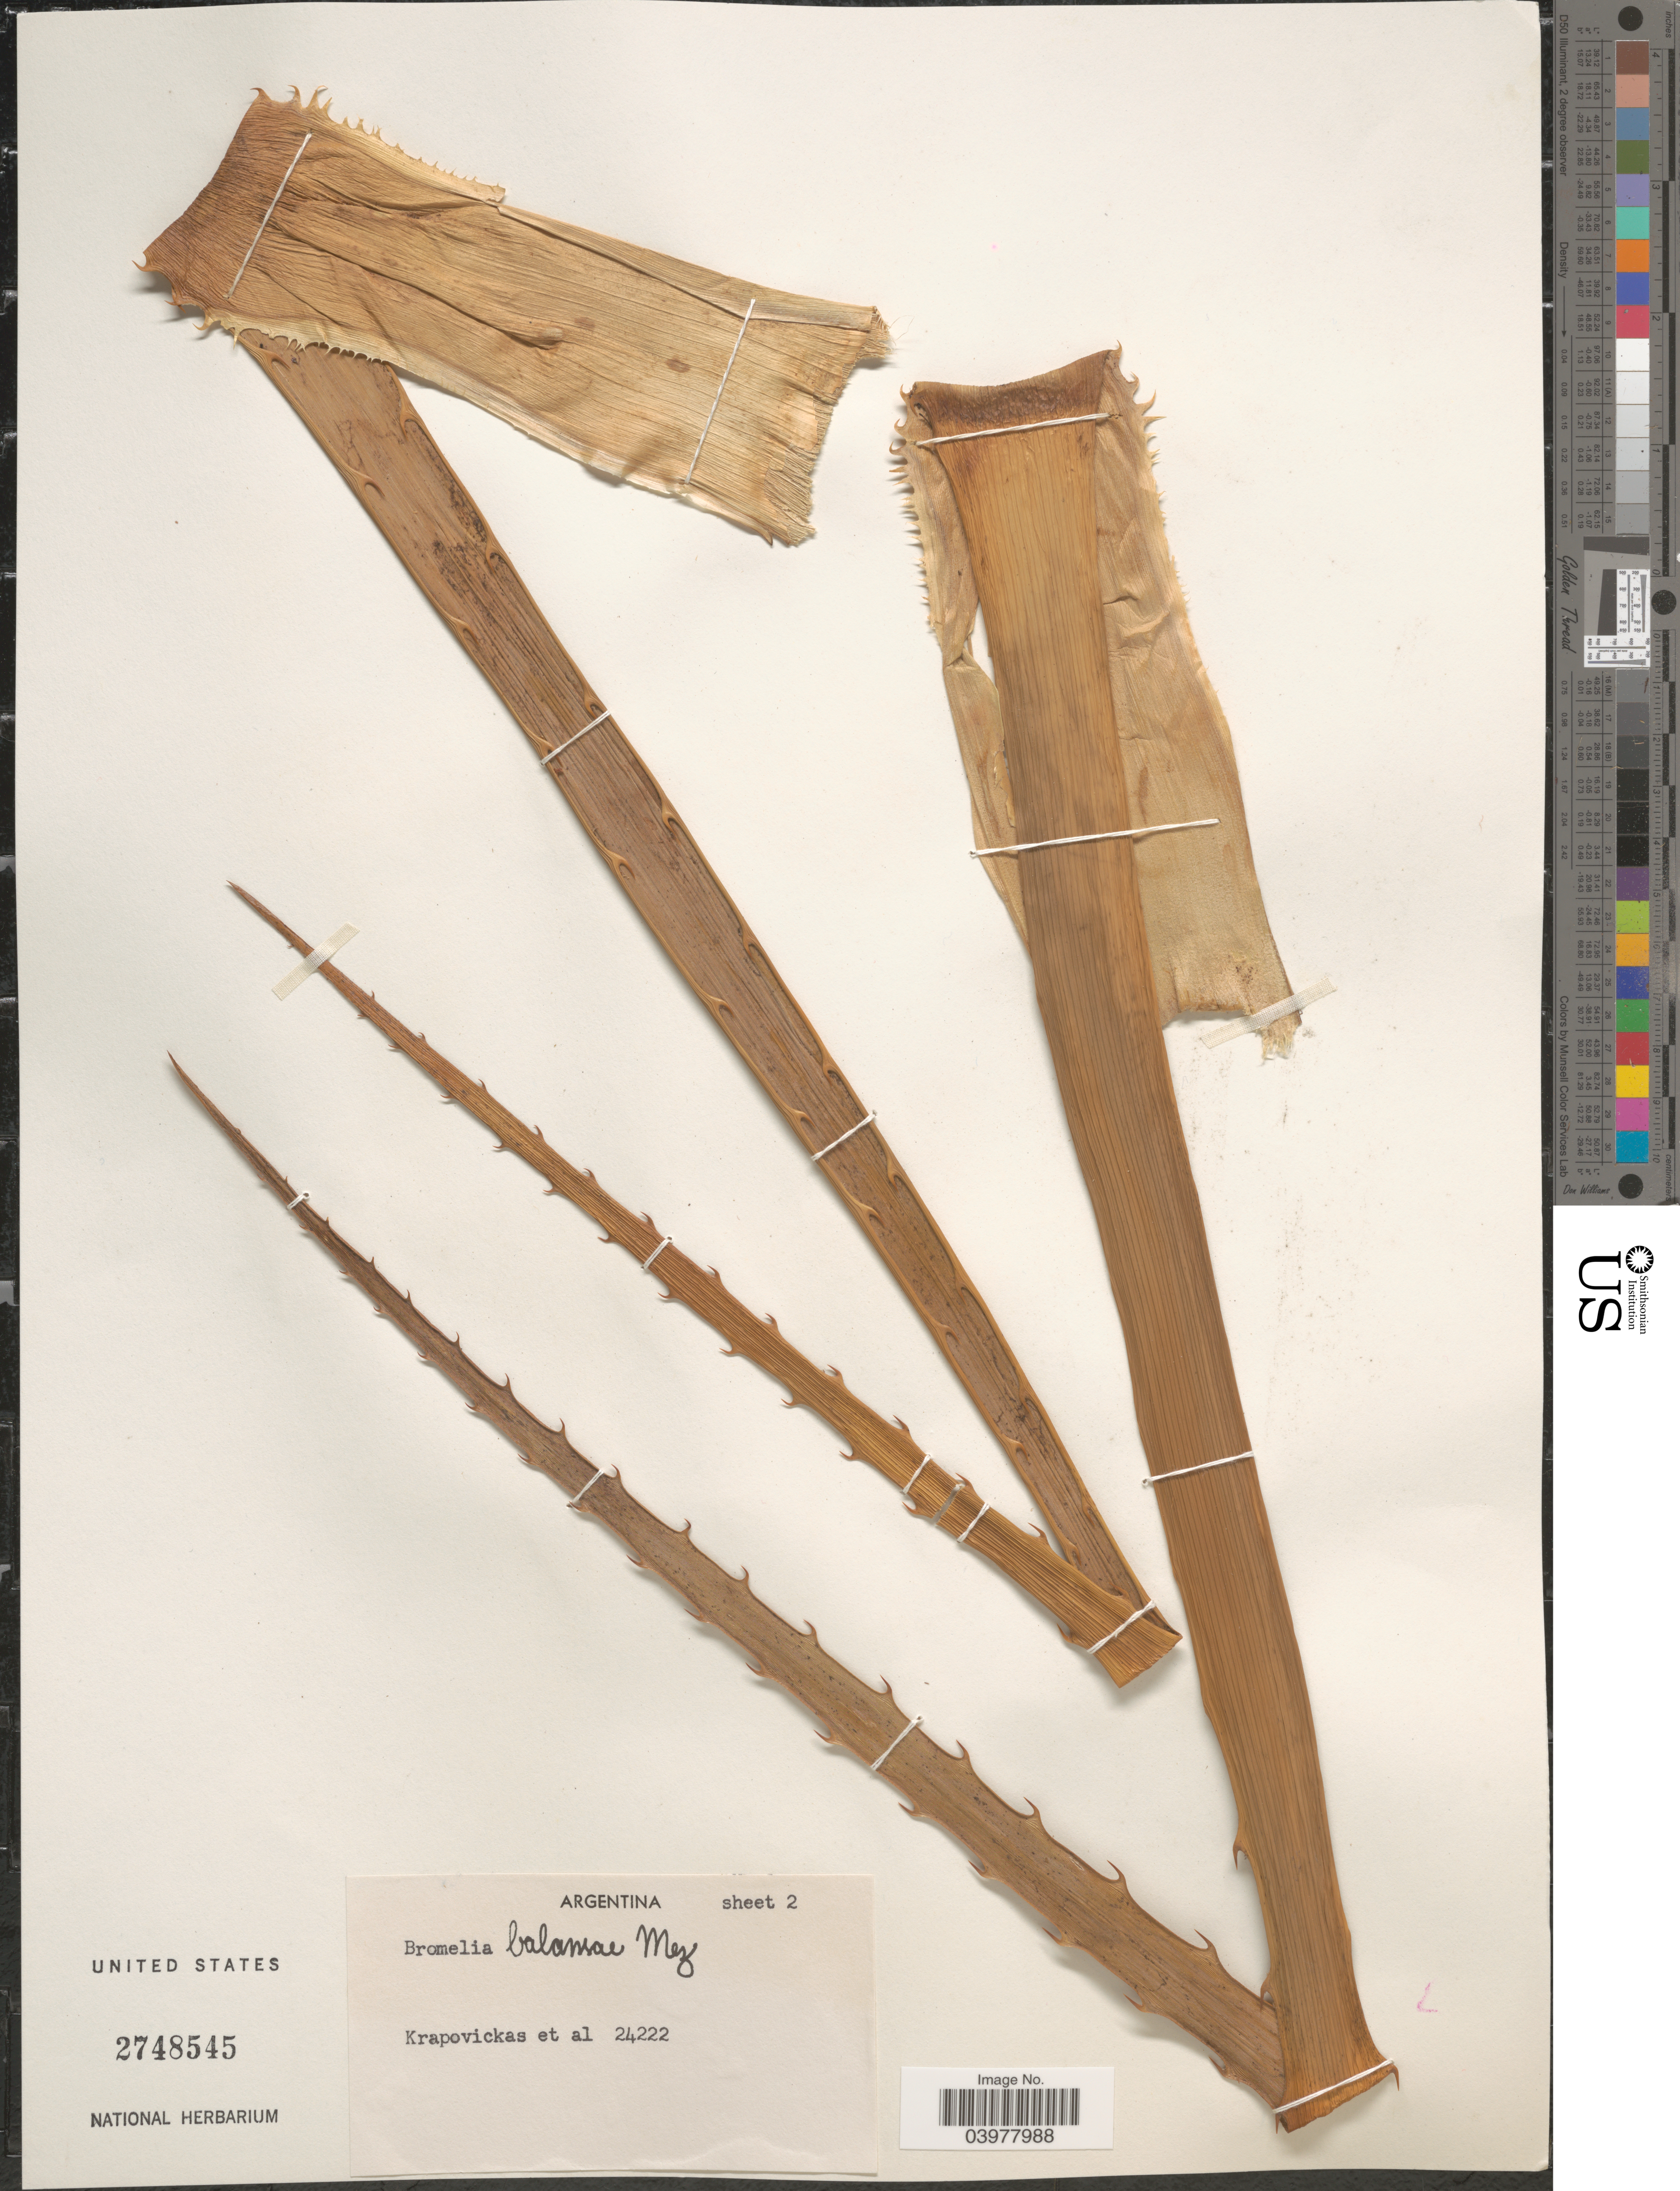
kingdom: Plantae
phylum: Tracheophyta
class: Liliopsida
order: Poales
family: Bromeliaceae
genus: Bromelia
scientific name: Bromelia balansae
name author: Mez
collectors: Krapovickas & et al.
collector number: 24222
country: Argentina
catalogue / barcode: US 2748545